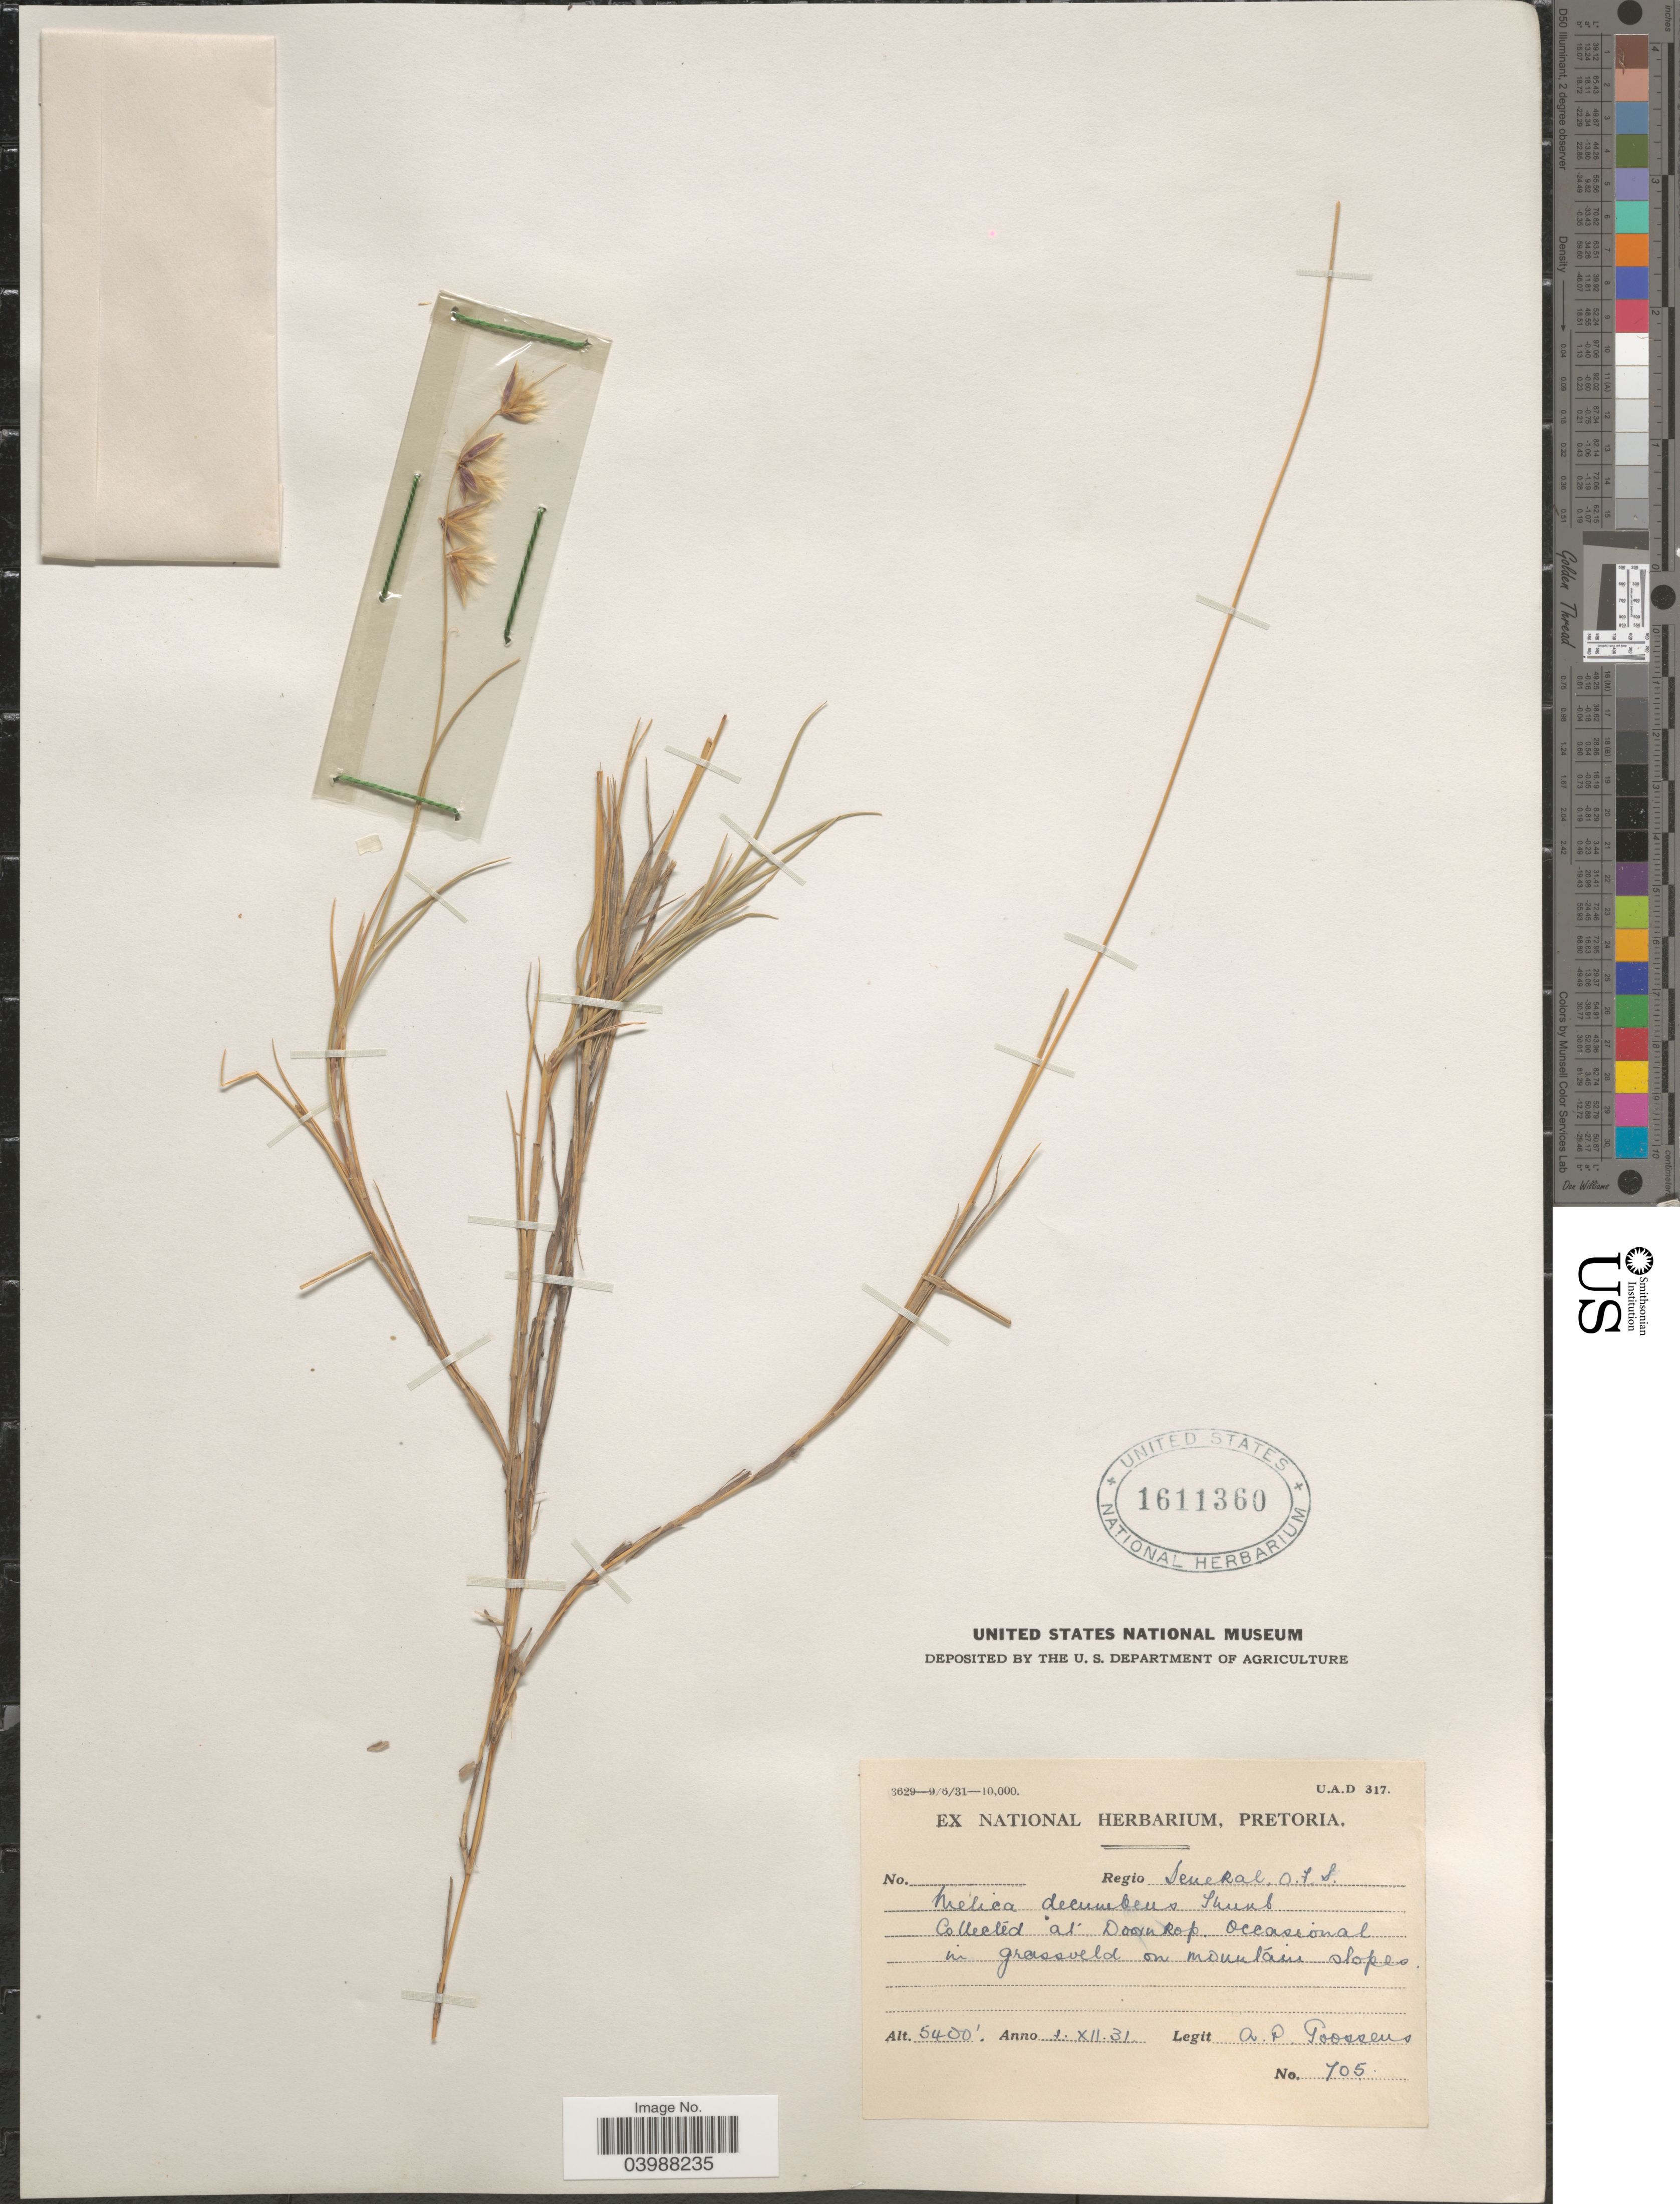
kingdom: Plantae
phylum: Tracheophyta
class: Liliopsida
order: Poales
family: Poaceae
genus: Melica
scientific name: Melica racemosa Muhl., nom. illeg.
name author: Muhl.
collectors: A. P. G. Goossens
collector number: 705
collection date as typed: Transcribed d/m/y: 1/12/31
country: South Africa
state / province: Free State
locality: Regio Seneral, O. F. S. At Doornrop.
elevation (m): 1646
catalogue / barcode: US 1611360